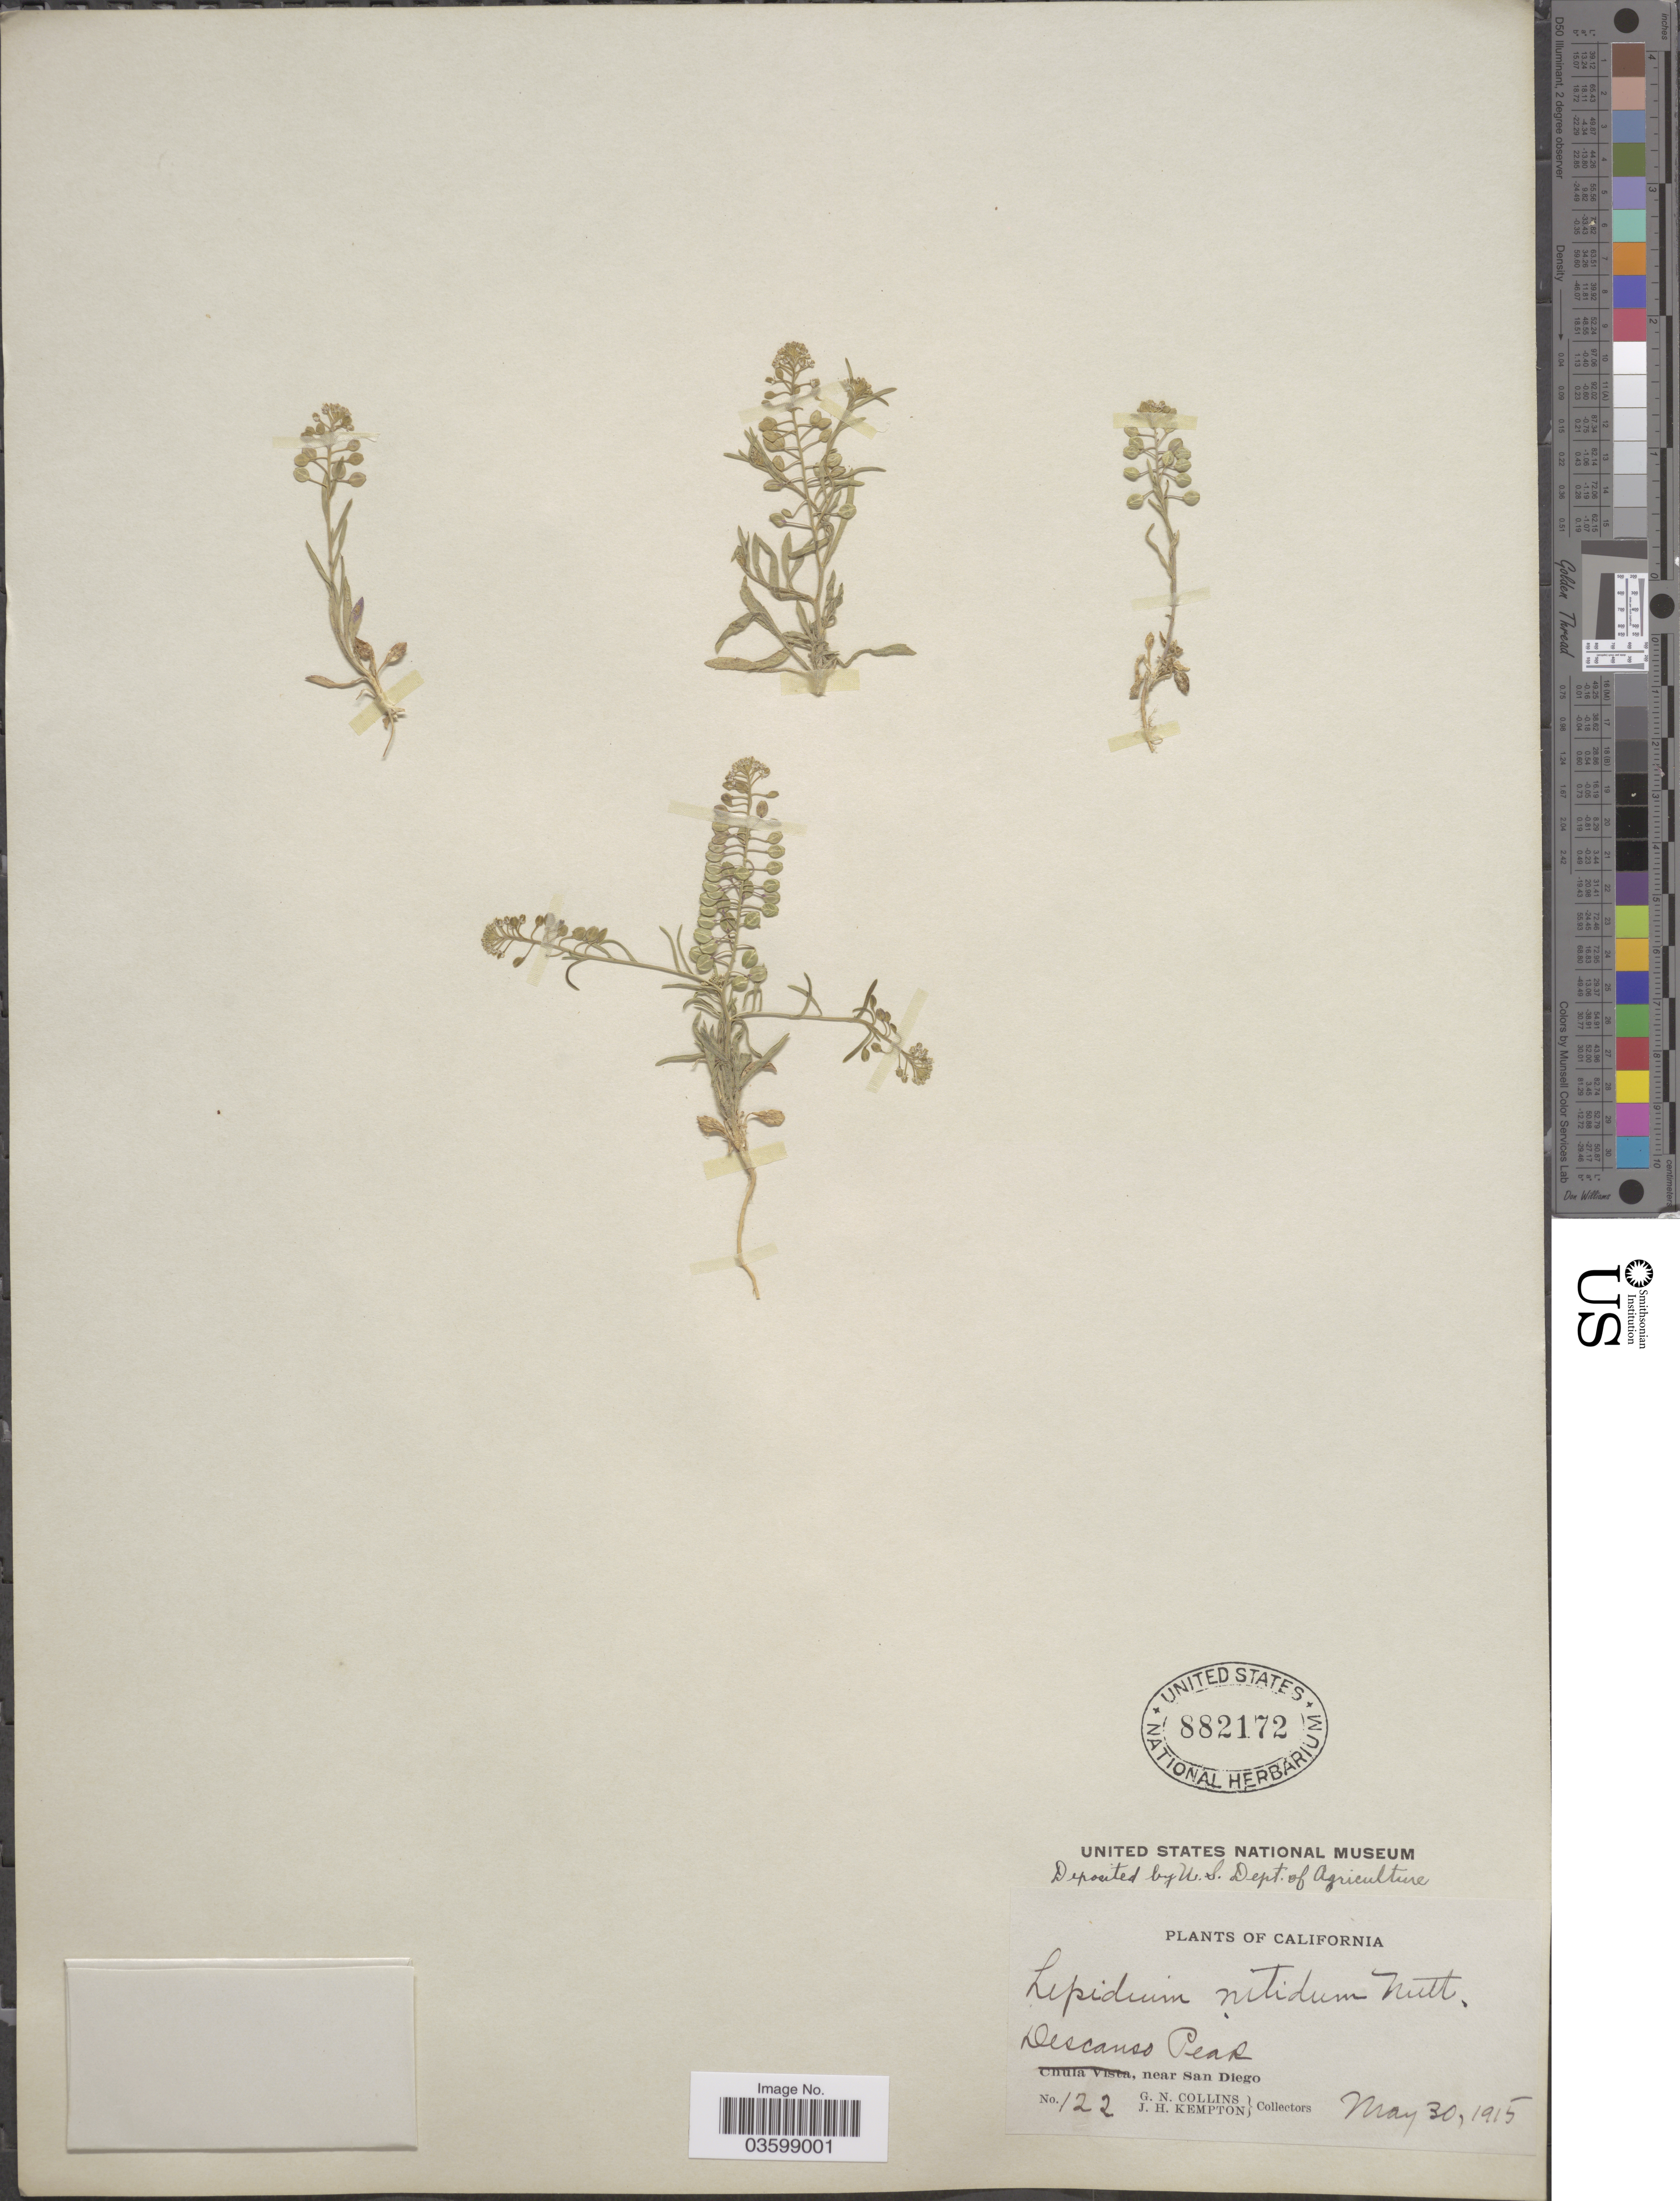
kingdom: Plantae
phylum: Tracheophyta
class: Magnoliopsida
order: Brassicales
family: Brassicaceae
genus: Lepidium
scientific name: Lepidium nitidum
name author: Nutt.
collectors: G. Collins & J. H. Kempton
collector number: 122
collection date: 1915-05-30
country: United States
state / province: California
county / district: San Diego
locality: Descanso Peak, near San Diego.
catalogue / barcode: US 882172